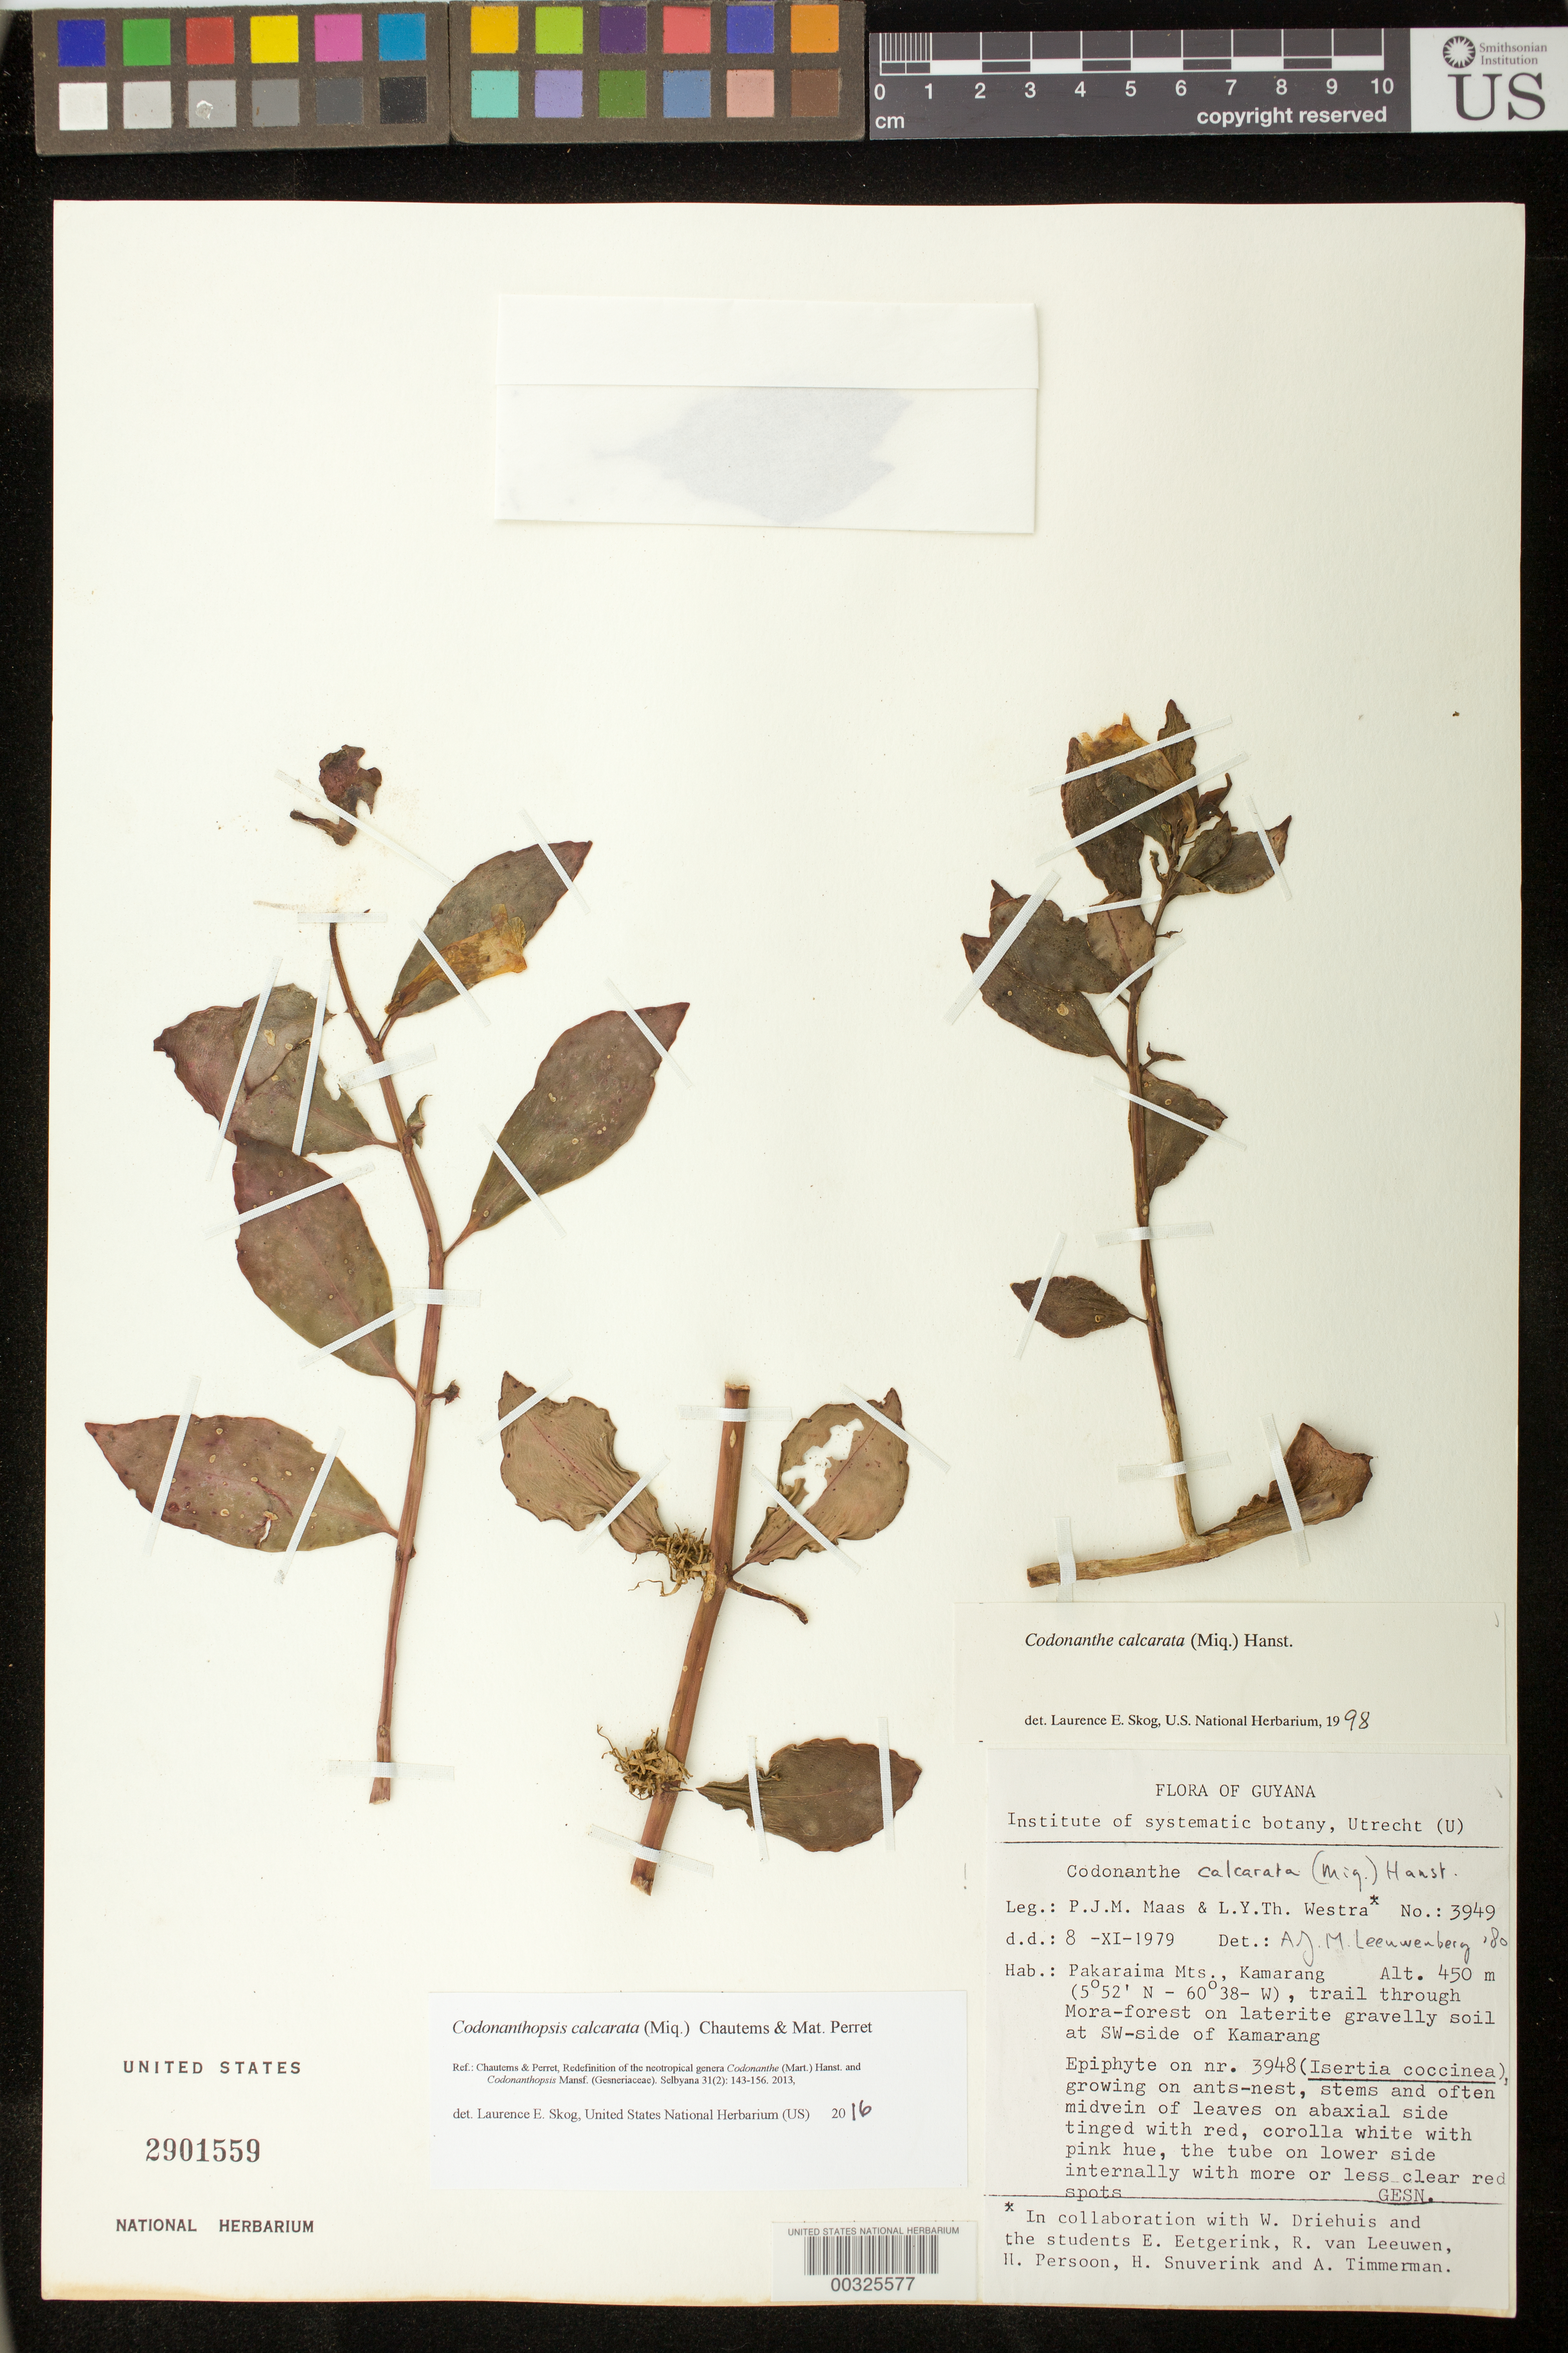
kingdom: Plantae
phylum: Tracheophyta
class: Magnoliopsida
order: Lamiales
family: Gesneriaceae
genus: Codonanthopsis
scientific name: Codonanthopsis calcarata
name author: (Miq.) Chautems & Mat.Perret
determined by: Skog, Laurence E.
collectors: P. Maas, L. Y. T. Westra & et al.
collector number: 3949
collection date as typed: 08 Nov 1979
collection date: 1979-11-08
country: Guyana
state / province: Cuyuni-Mazaruni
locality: Pakaraima Mts, Kamarang, ... at SW-side of Kamarang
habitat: Trail through Mora-forest on laterite gravelly soil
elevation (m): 450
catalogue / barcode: US 2901559